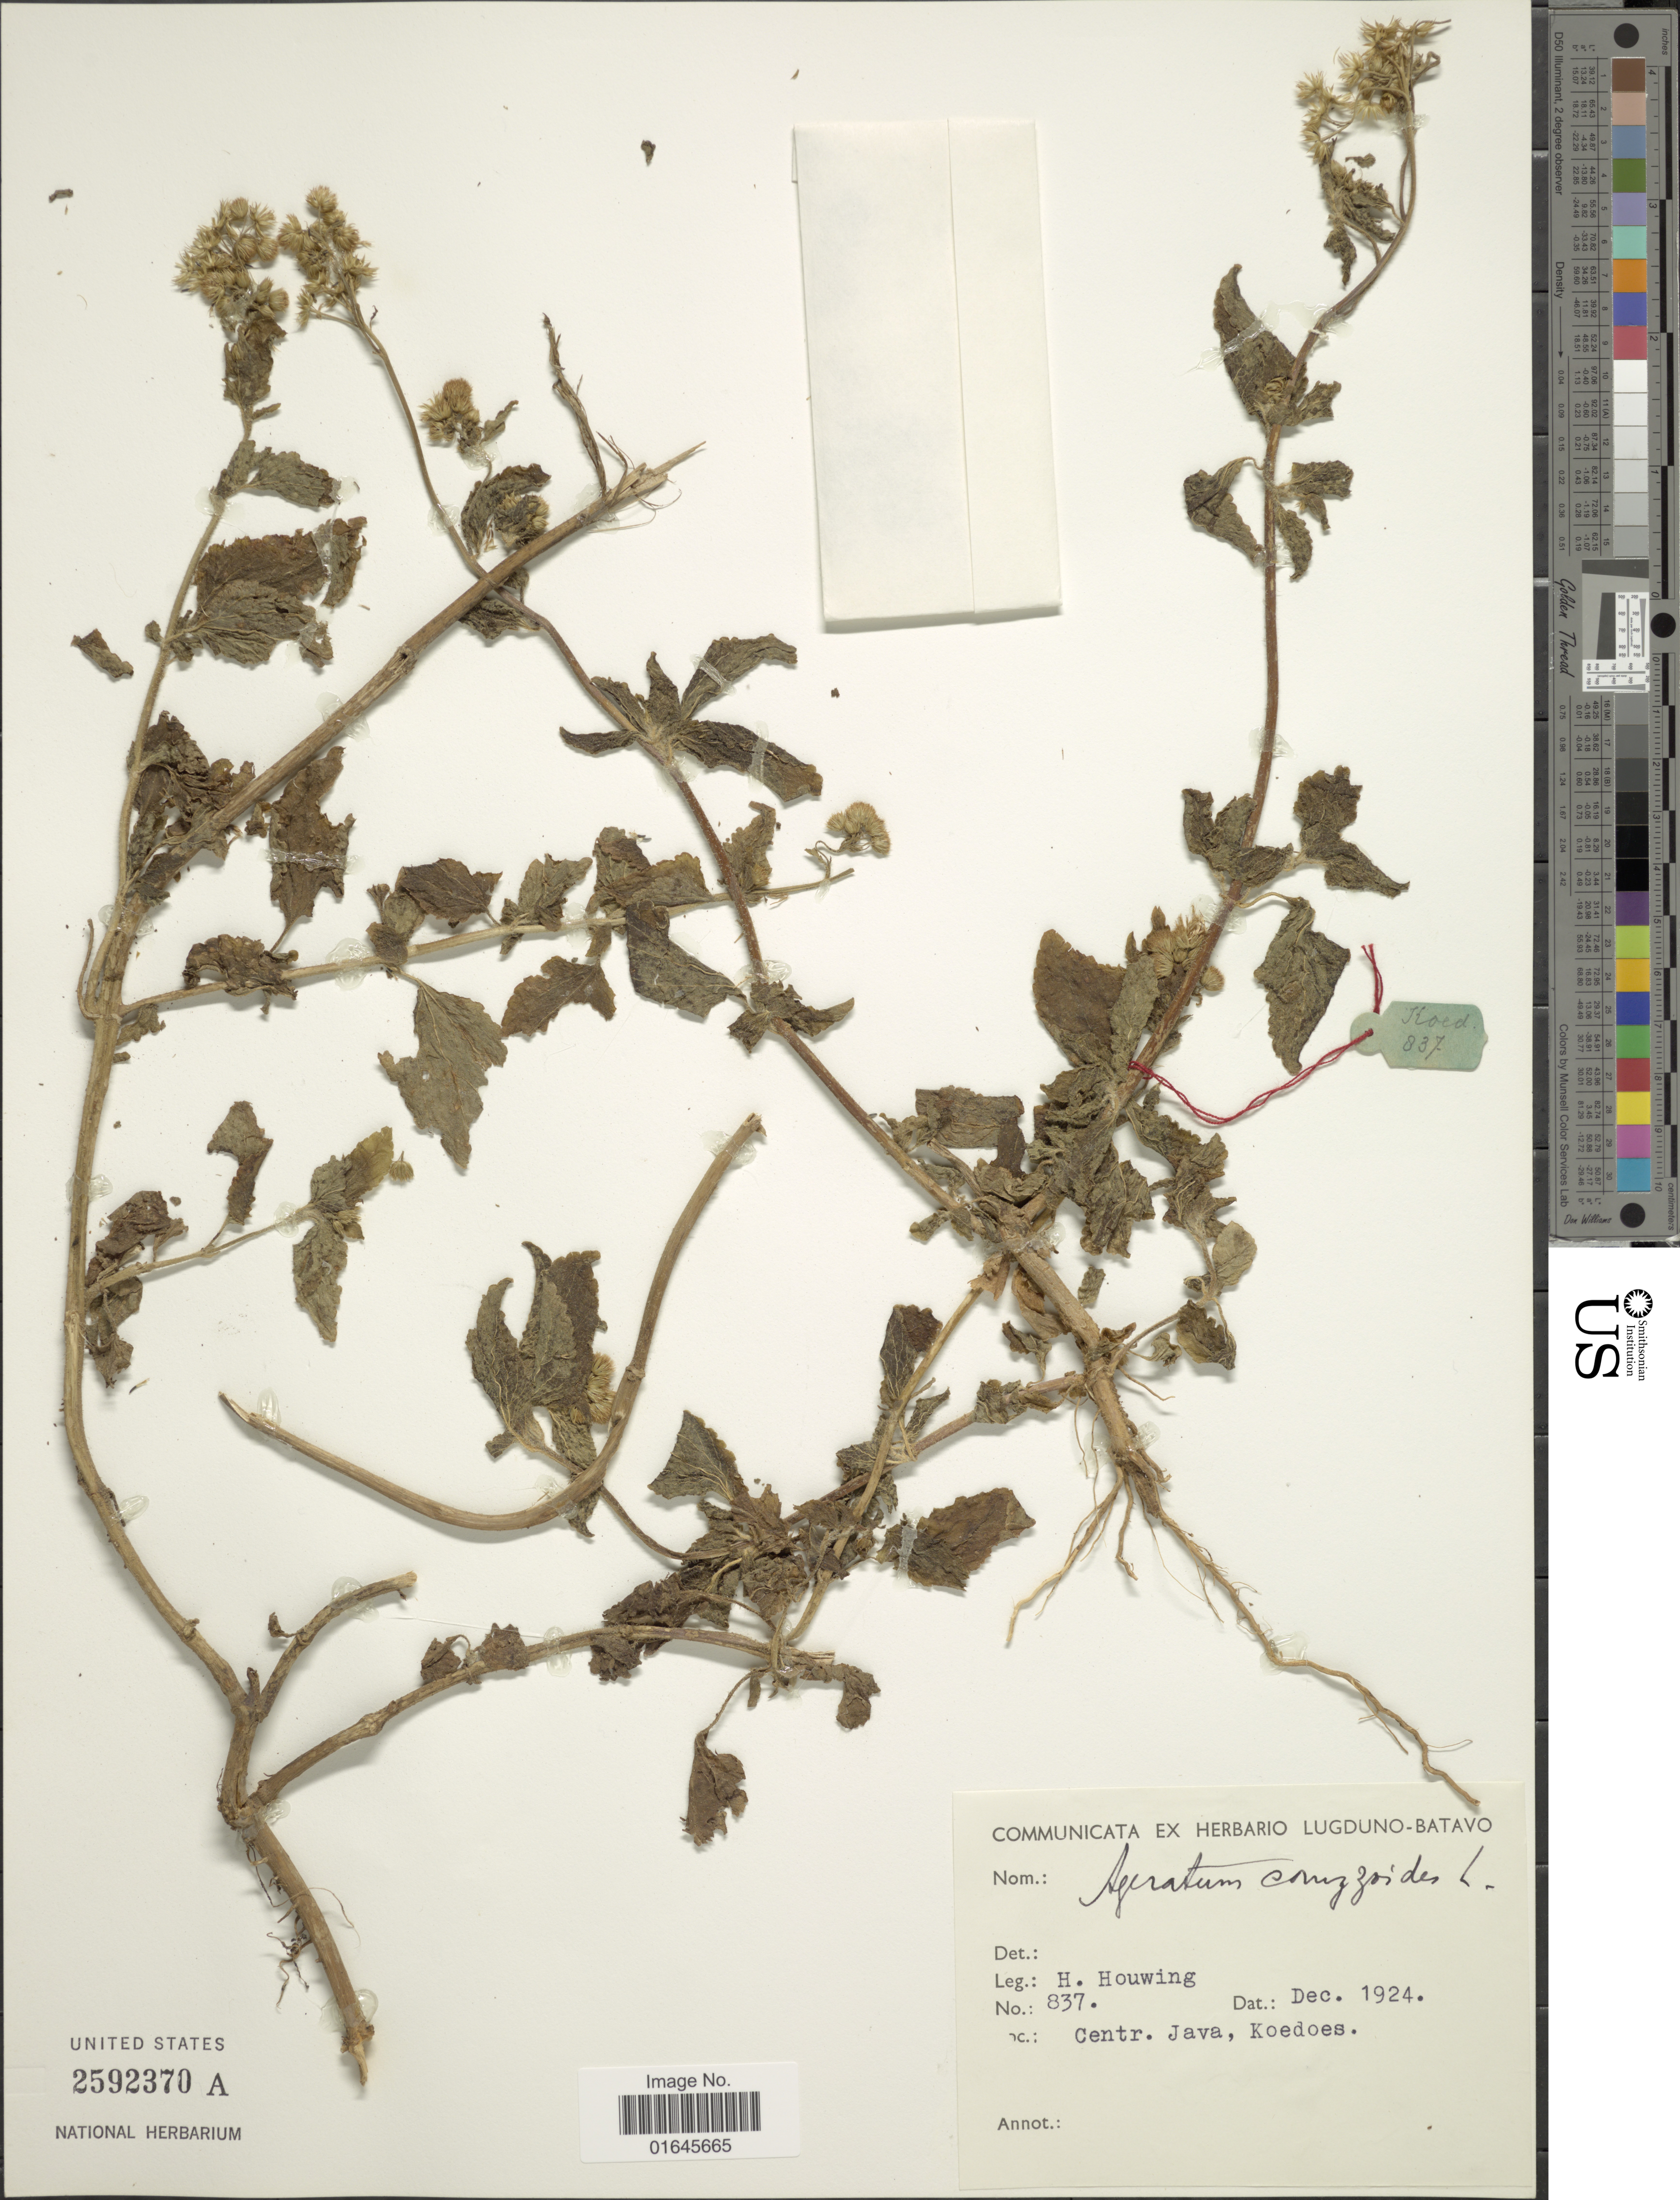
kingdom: Plantae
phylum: Tracheophyta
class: Magnoliopsida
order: Asterales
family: Asteraceae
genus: Ageratum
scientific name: Ageratum conyzoides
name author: L.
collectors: H. Houwing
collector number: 837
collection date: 1924-12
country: Indonesia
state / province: Java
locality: Centr. Java, Koedoes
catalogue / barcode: US 2592370A